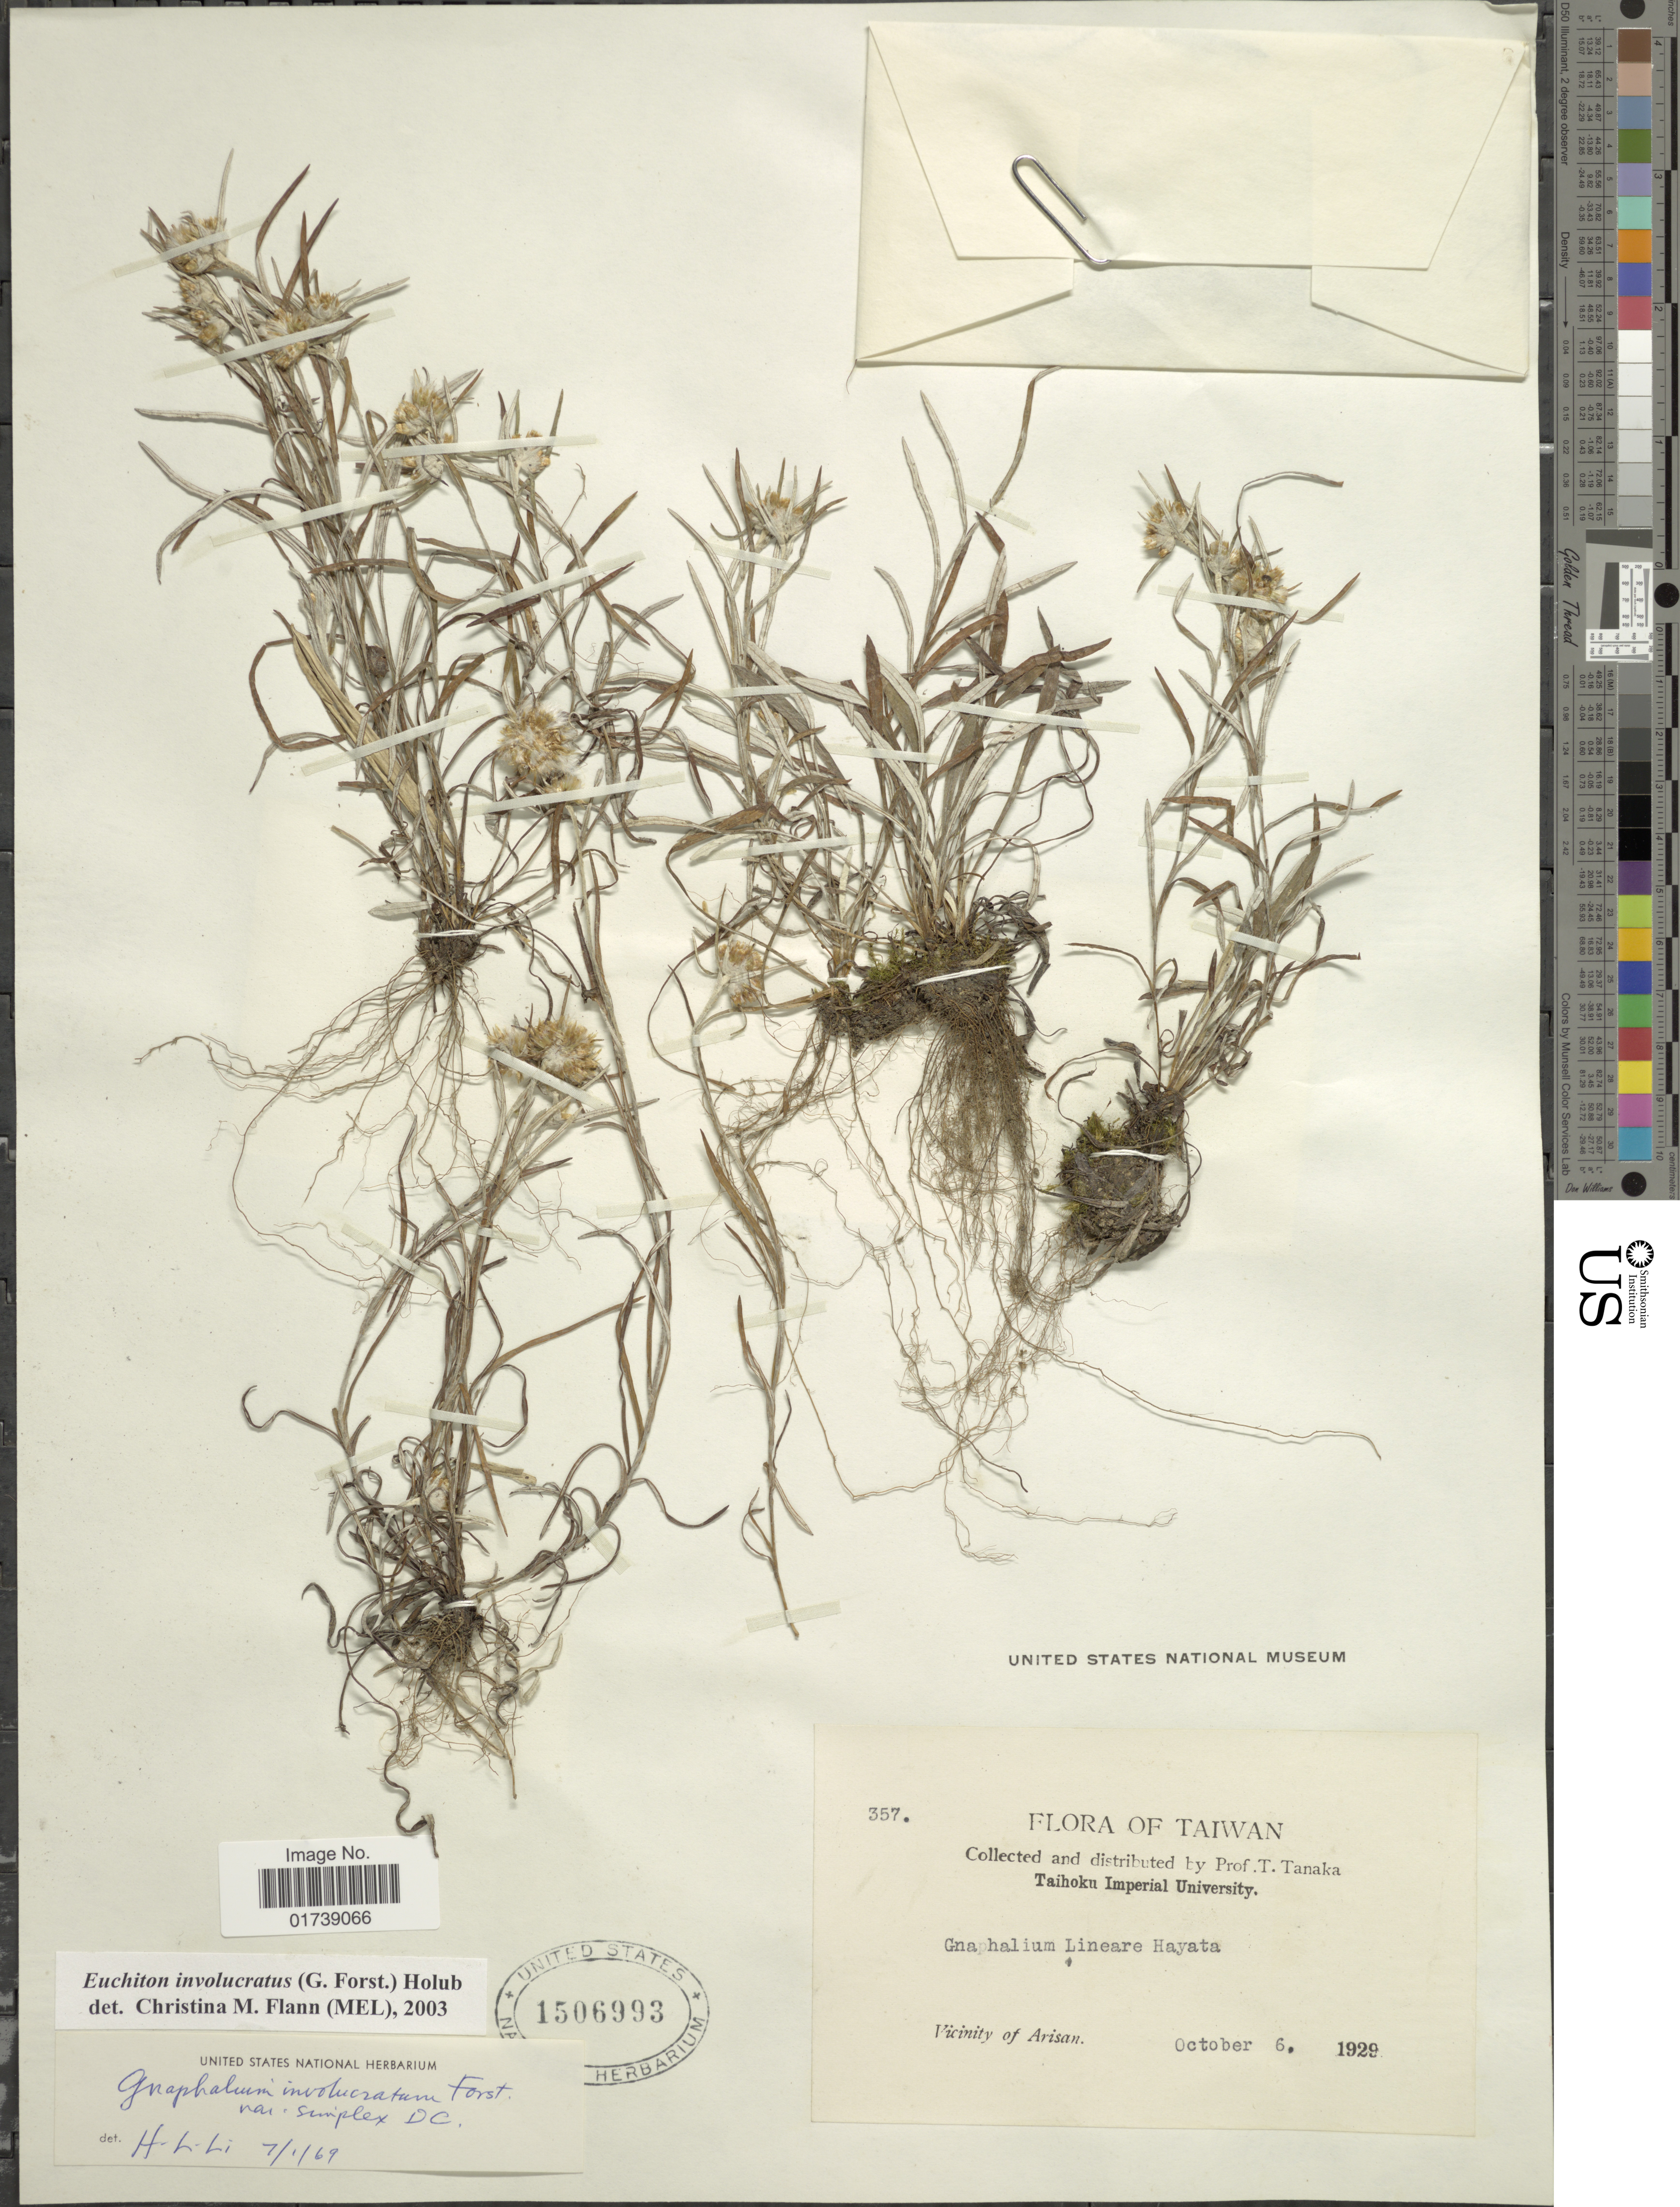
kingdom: Plantae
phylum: Tracheophyta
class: Magnoliopsida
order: Asterales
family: Asteraceae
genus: Euchiton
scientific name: Euchiton involucratus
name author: (G. Forst.) Holub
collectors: T. Tanaka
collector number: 357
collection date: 1929-10-06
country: Taiwan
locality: Vicinity of Arisan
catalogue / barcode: US 1506993